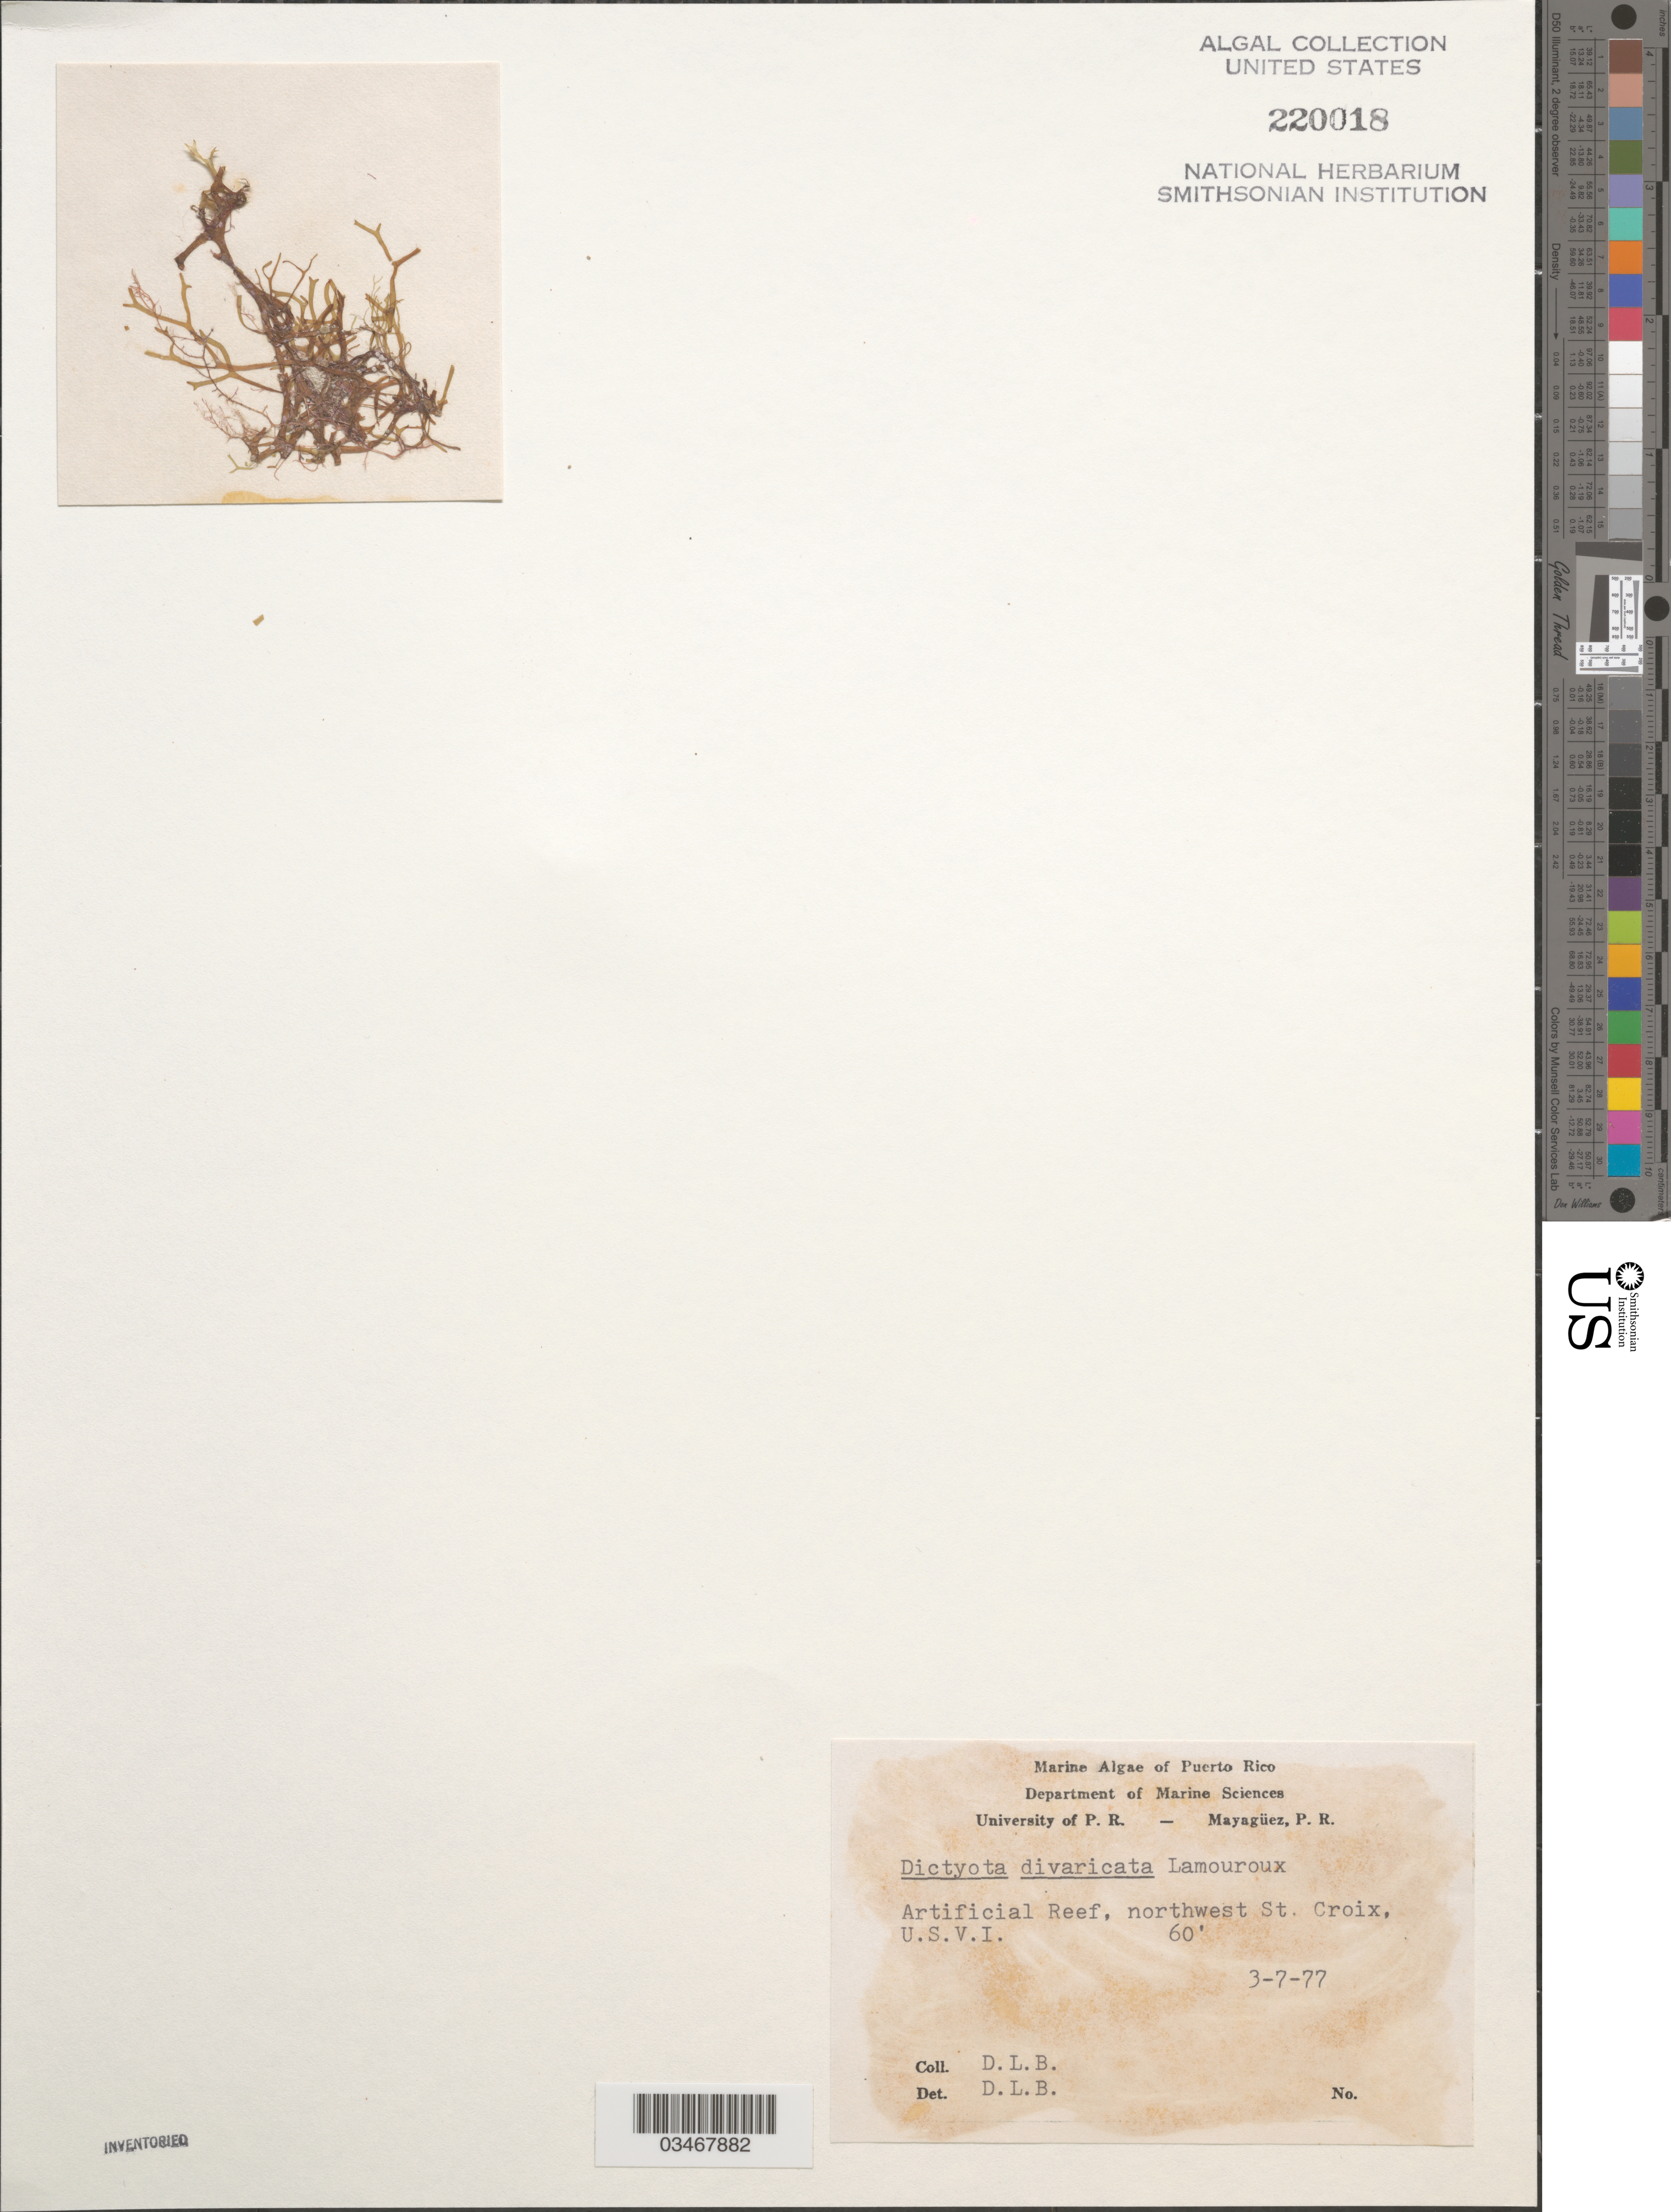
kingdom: Chromista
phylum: Ochrophyta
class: Phaeophyceae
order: Dictyotales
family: Dictyotaceae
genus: Dictyota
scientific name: Dictyota divaricata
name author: J.V.Lamouroux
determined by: Ballantine, D. L.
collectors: D.L. Ballantine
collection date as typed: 07 Mar 1977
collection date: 1977-03-07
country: U.S. Virgin Islands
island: St Croix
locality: Artificial Reef, northwest St. Croix.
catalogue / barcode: US 220018